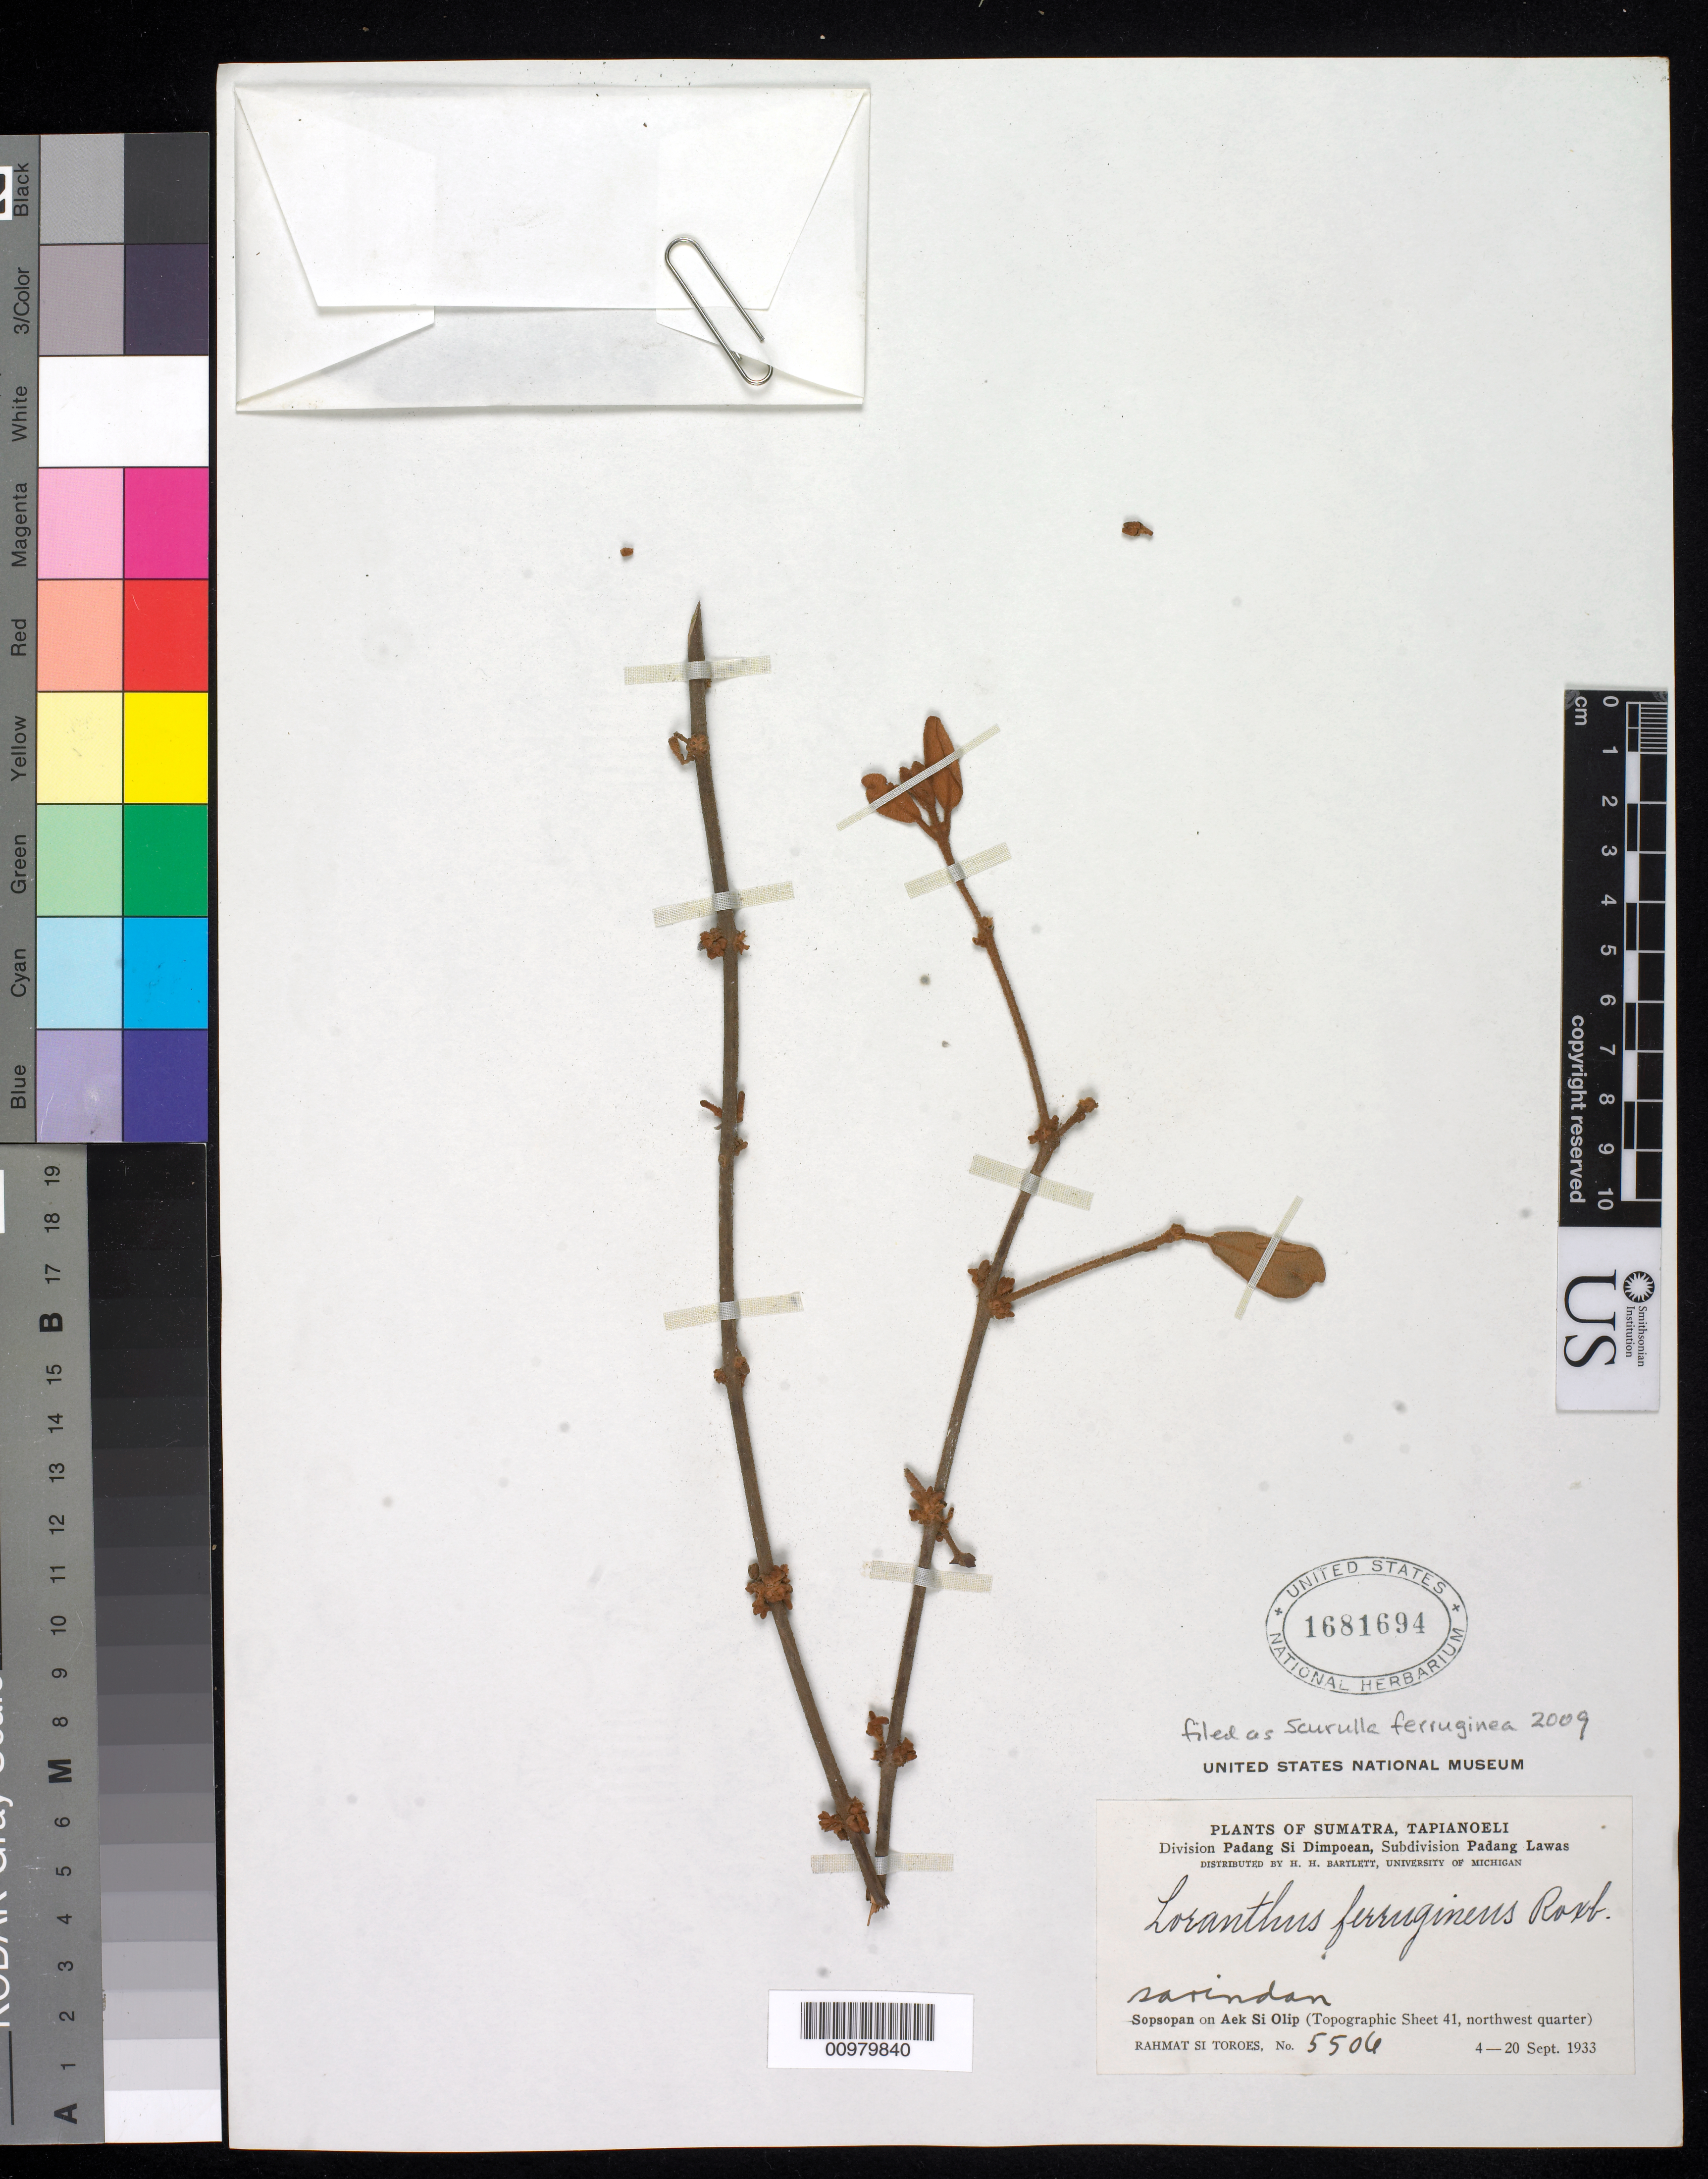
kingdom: Plantae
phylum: Tracheophyta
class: Magnoliopsida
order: Santalales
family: Loranthaceae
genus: Scurrula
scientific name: Scurrula ferruginea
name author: (Jack) Danser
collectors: Rahmat Si Boeea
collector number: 5506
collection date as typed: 04 Sep 1933 to 20 Sep 1933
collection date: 1933-09-04/1933-09-20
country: Indonesia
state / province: Sumatra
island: Sumatra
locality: East Coast, Div. Padang Si Dimpoean, Subdiv. Padang Lawas, Sopsopan on Aek Si Olip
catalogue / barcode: US 1681694